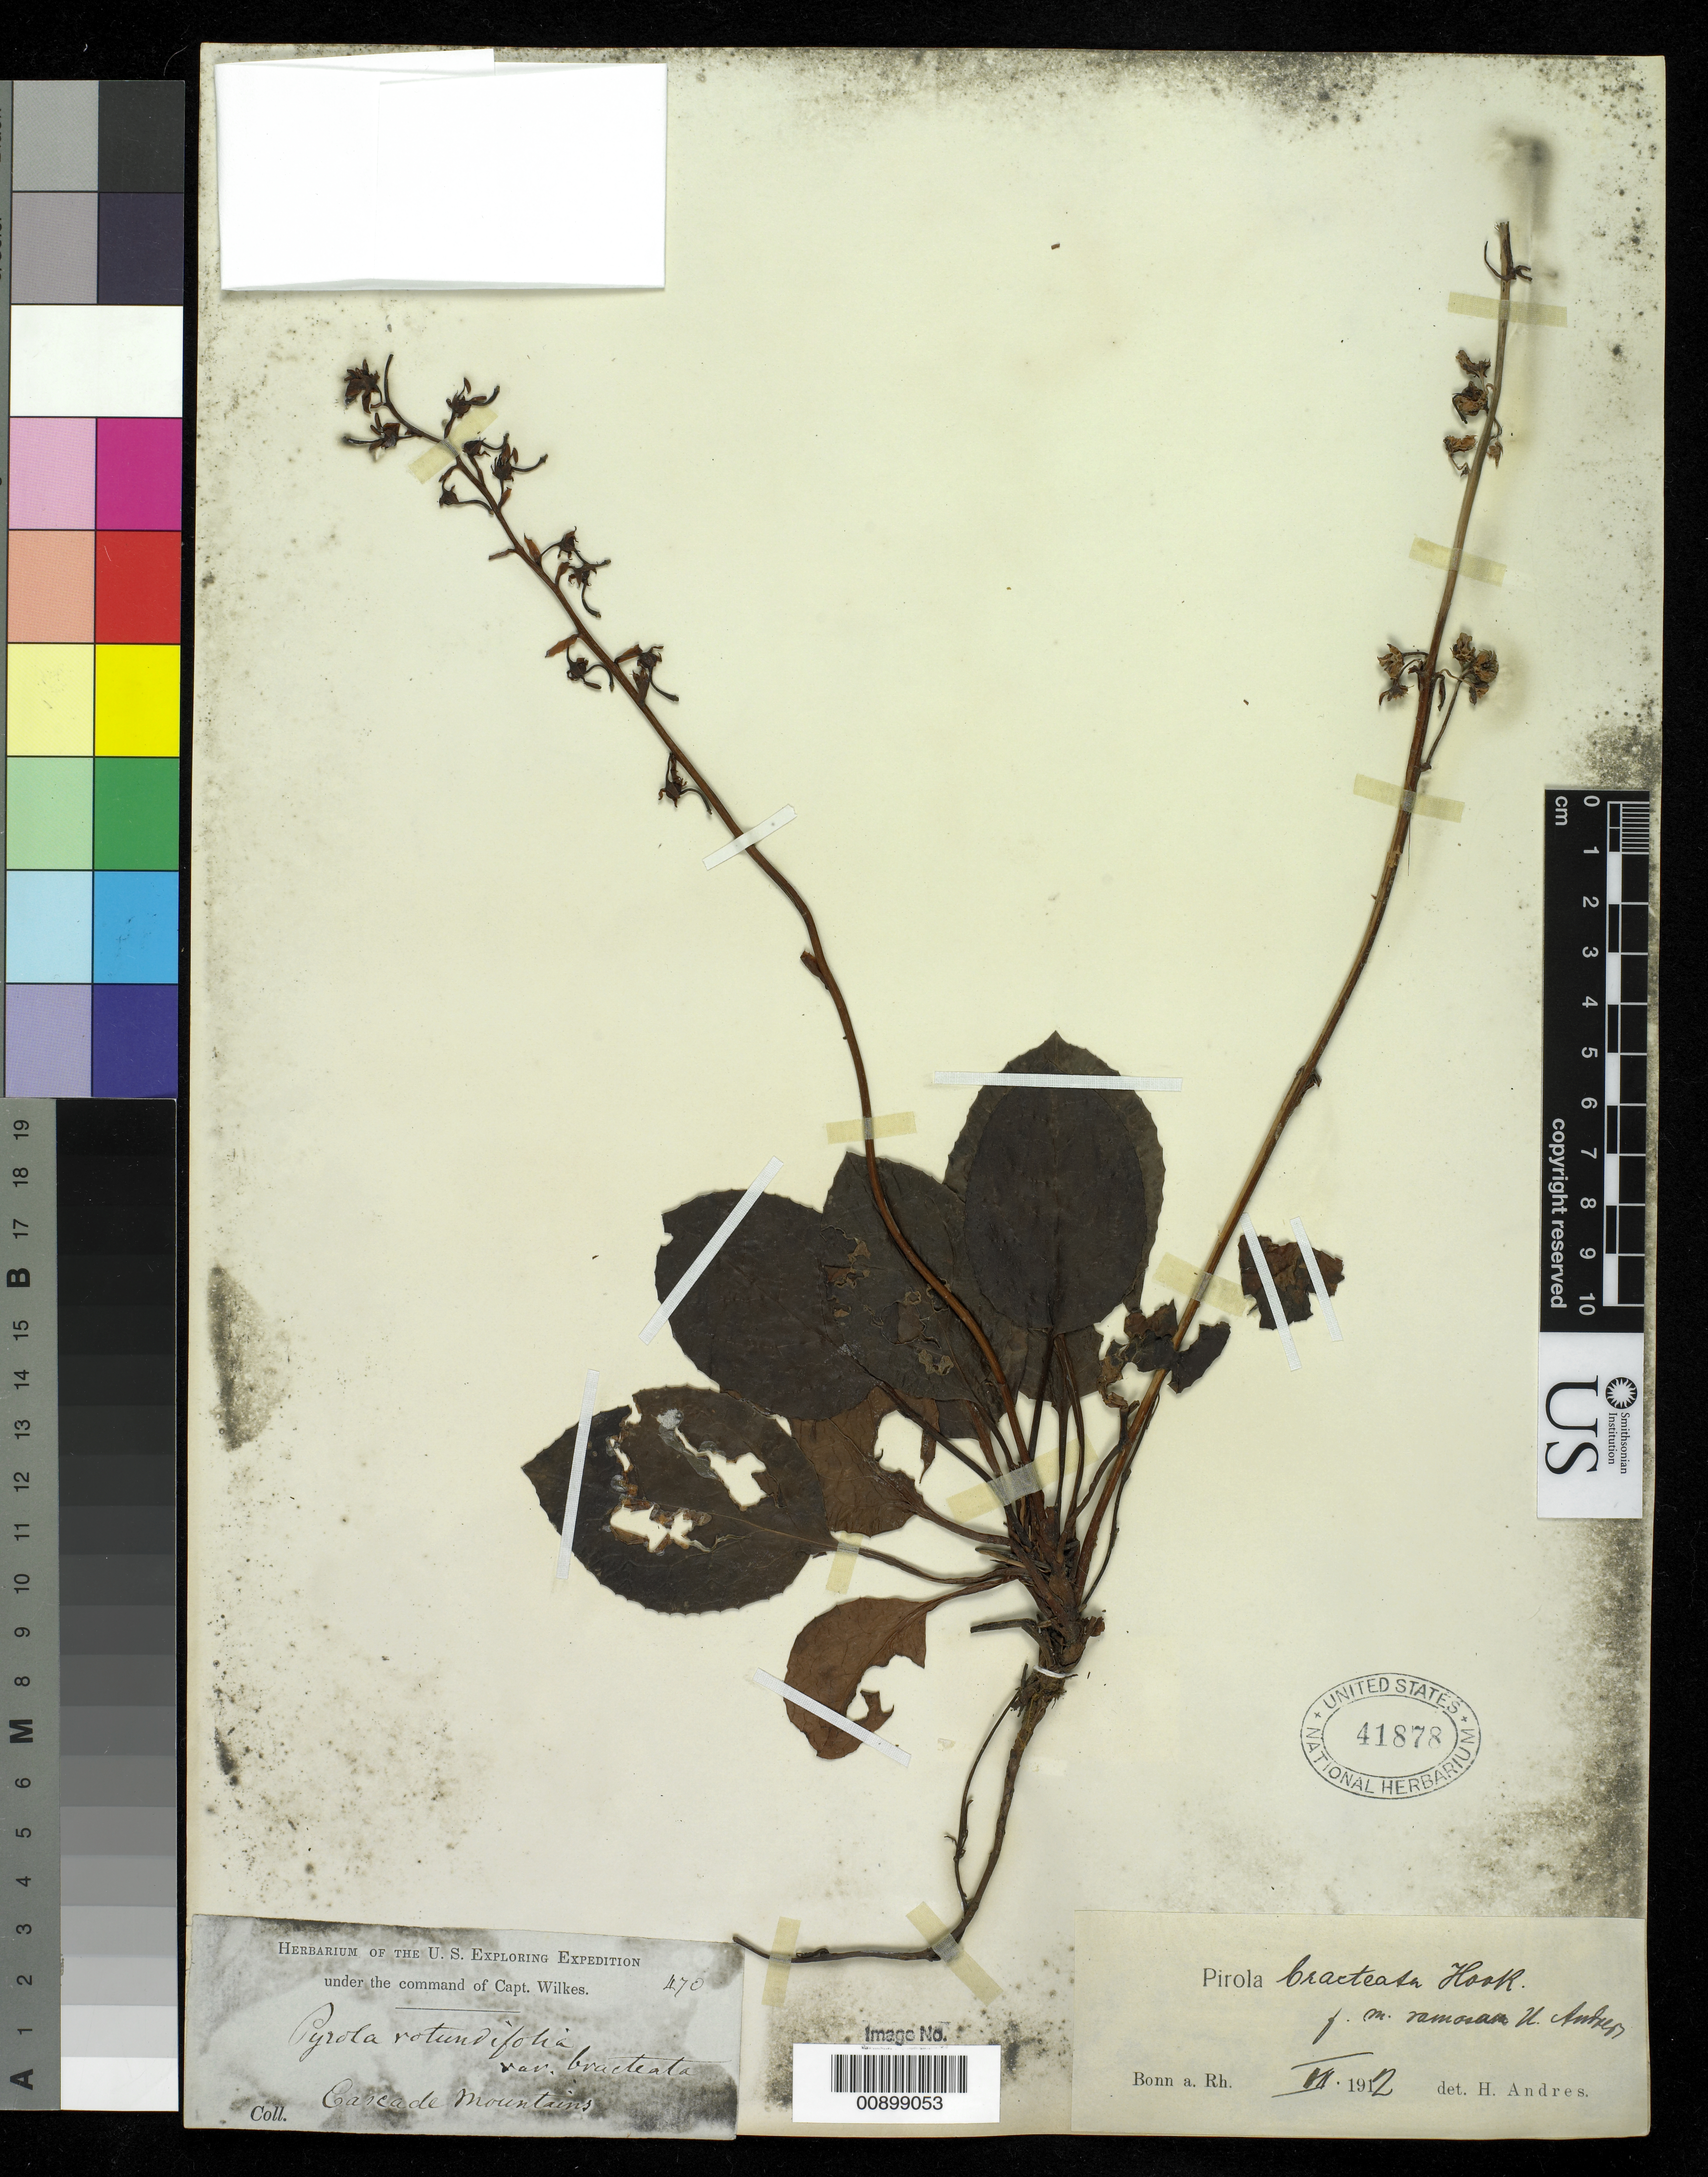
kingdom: Plantae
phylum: Tracheophyta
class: Magnoliopsida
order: Ericales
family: Ericaceae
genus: Pyrola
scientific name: Pyrola bracteata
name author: Hook.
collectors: Wilkes Explor. Exped.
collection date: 1838/1842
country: United States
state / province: Washington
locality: Cascade Mountains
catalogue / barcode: US 41878